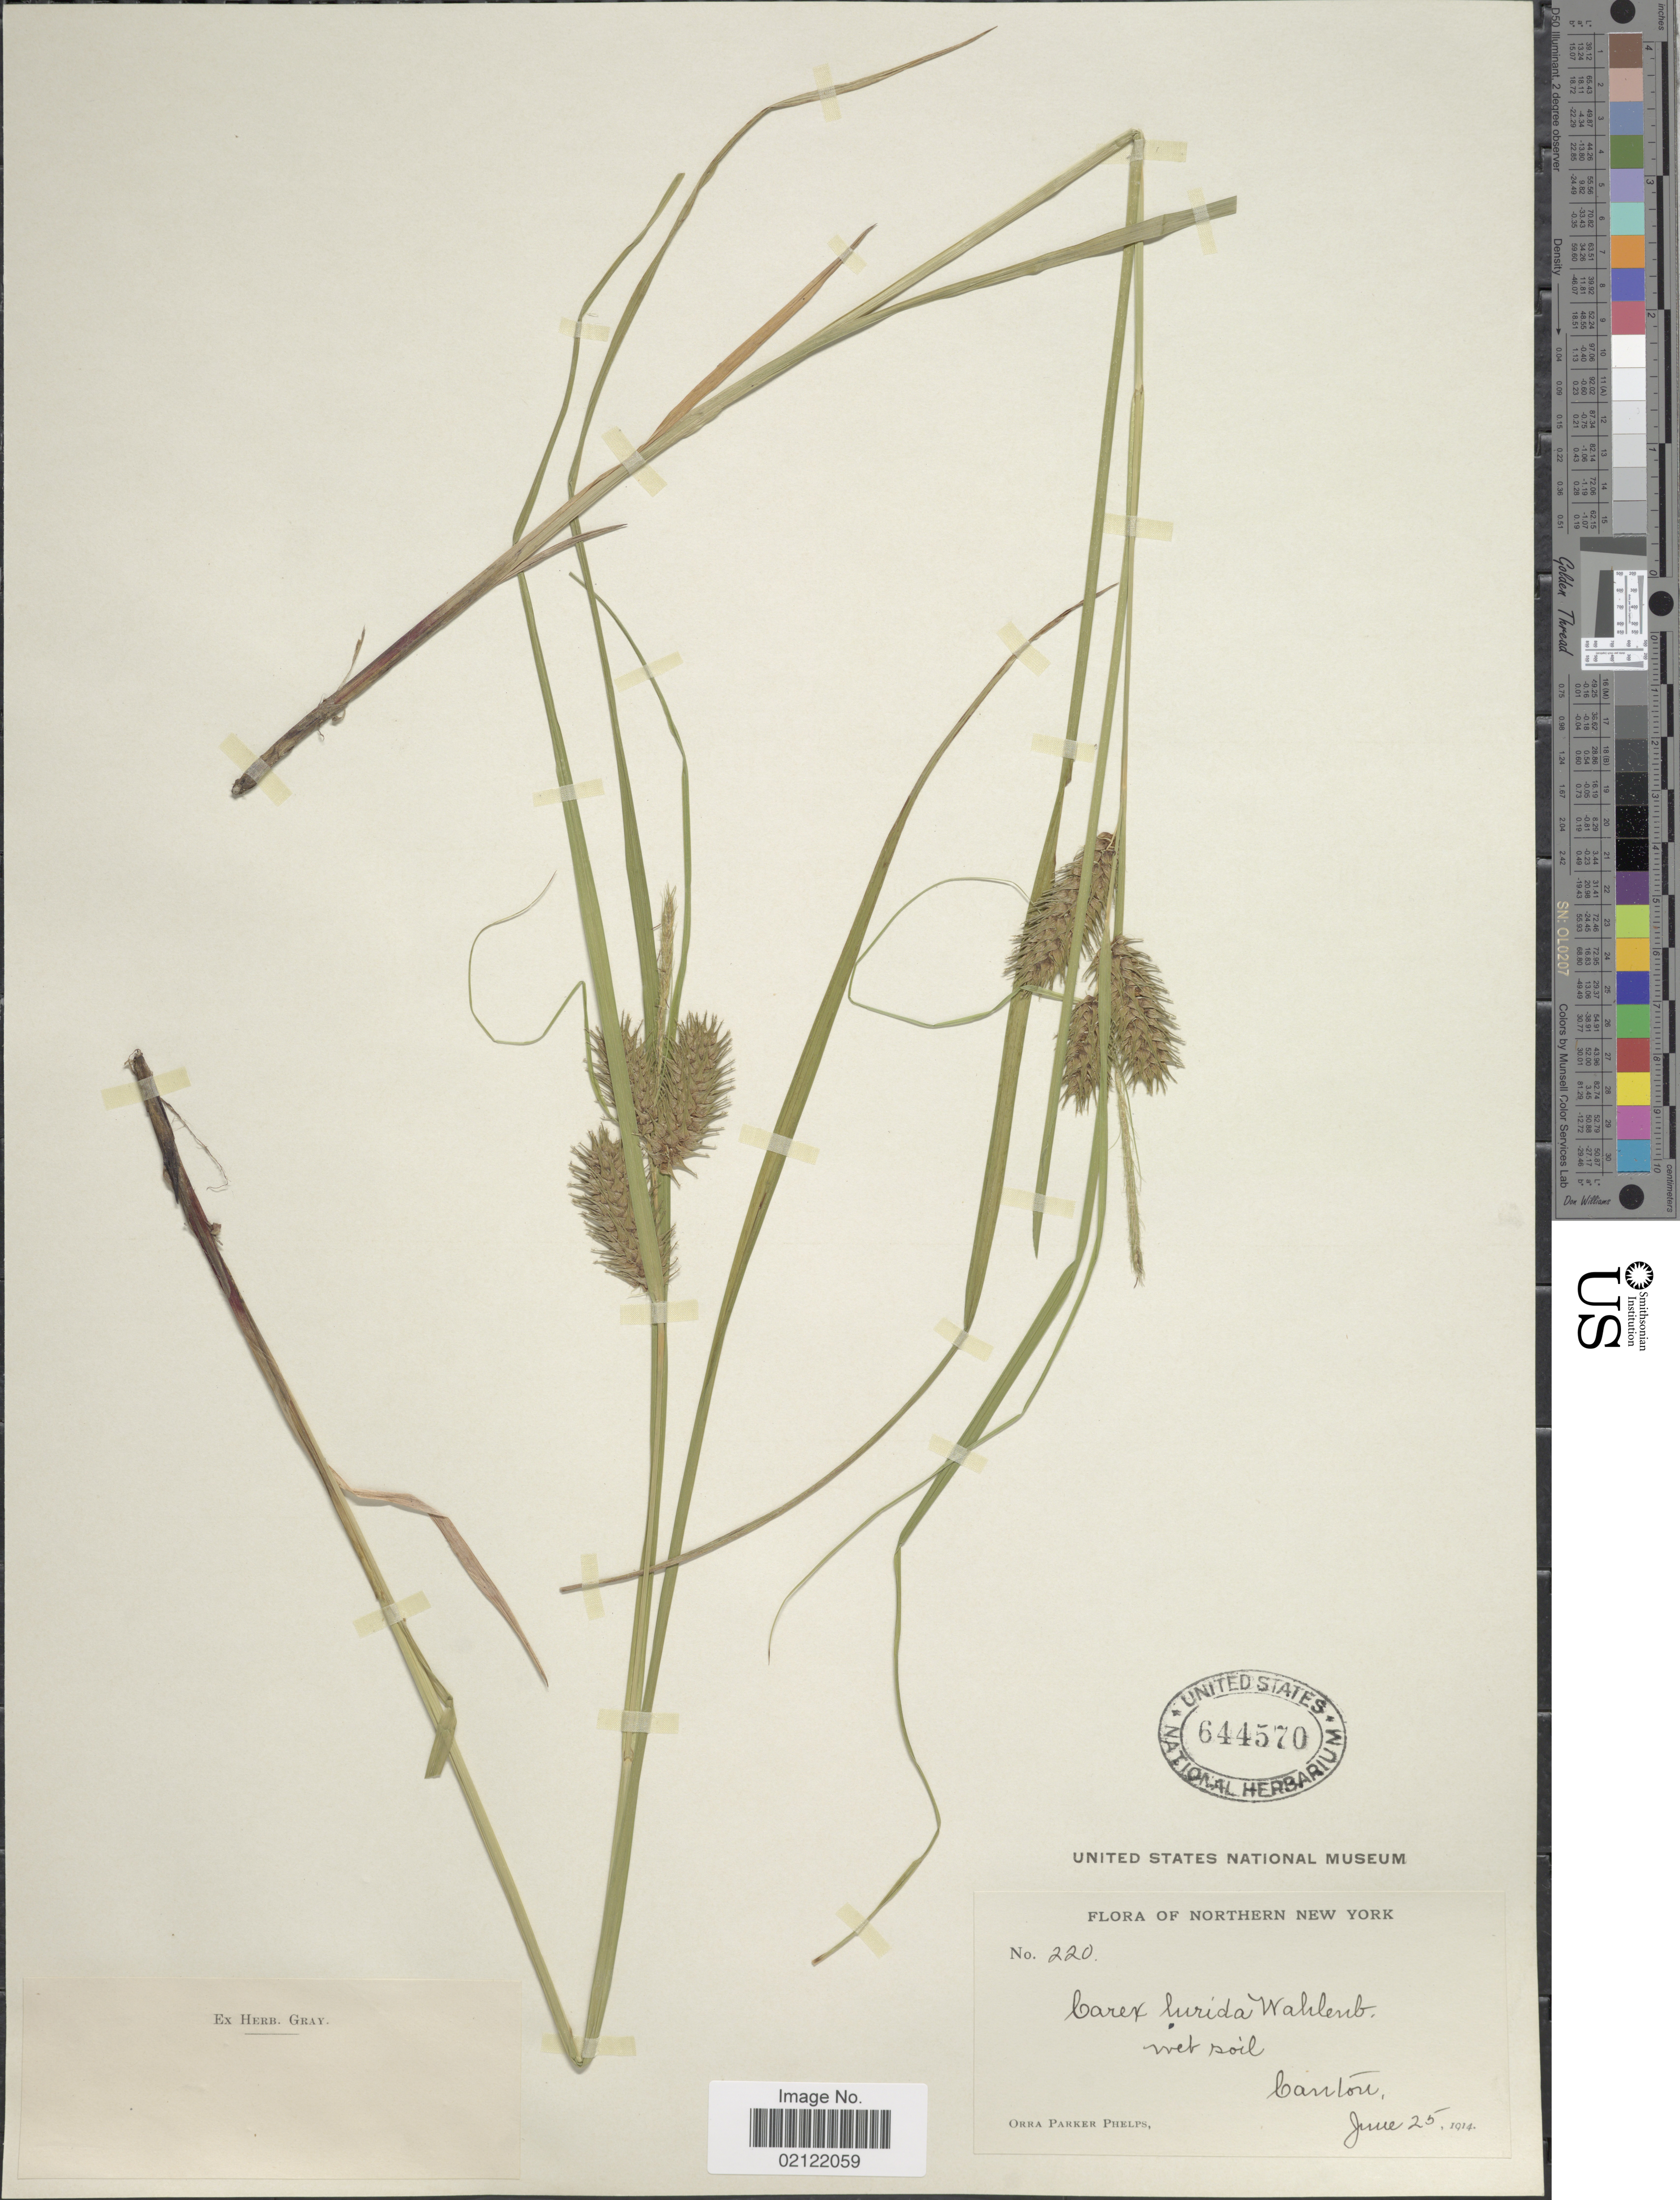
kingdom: Plantae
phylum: Tracheophyta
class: Liliopsida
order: Poales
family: Cyperaceae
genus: Carex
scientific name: Carex lurida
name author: Wahlenb.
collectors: O. P. Phelps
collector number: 220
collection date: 1914-06-25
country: United States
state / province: New York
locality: Northern New York. Wet soil, Canton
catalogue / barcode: US 644570